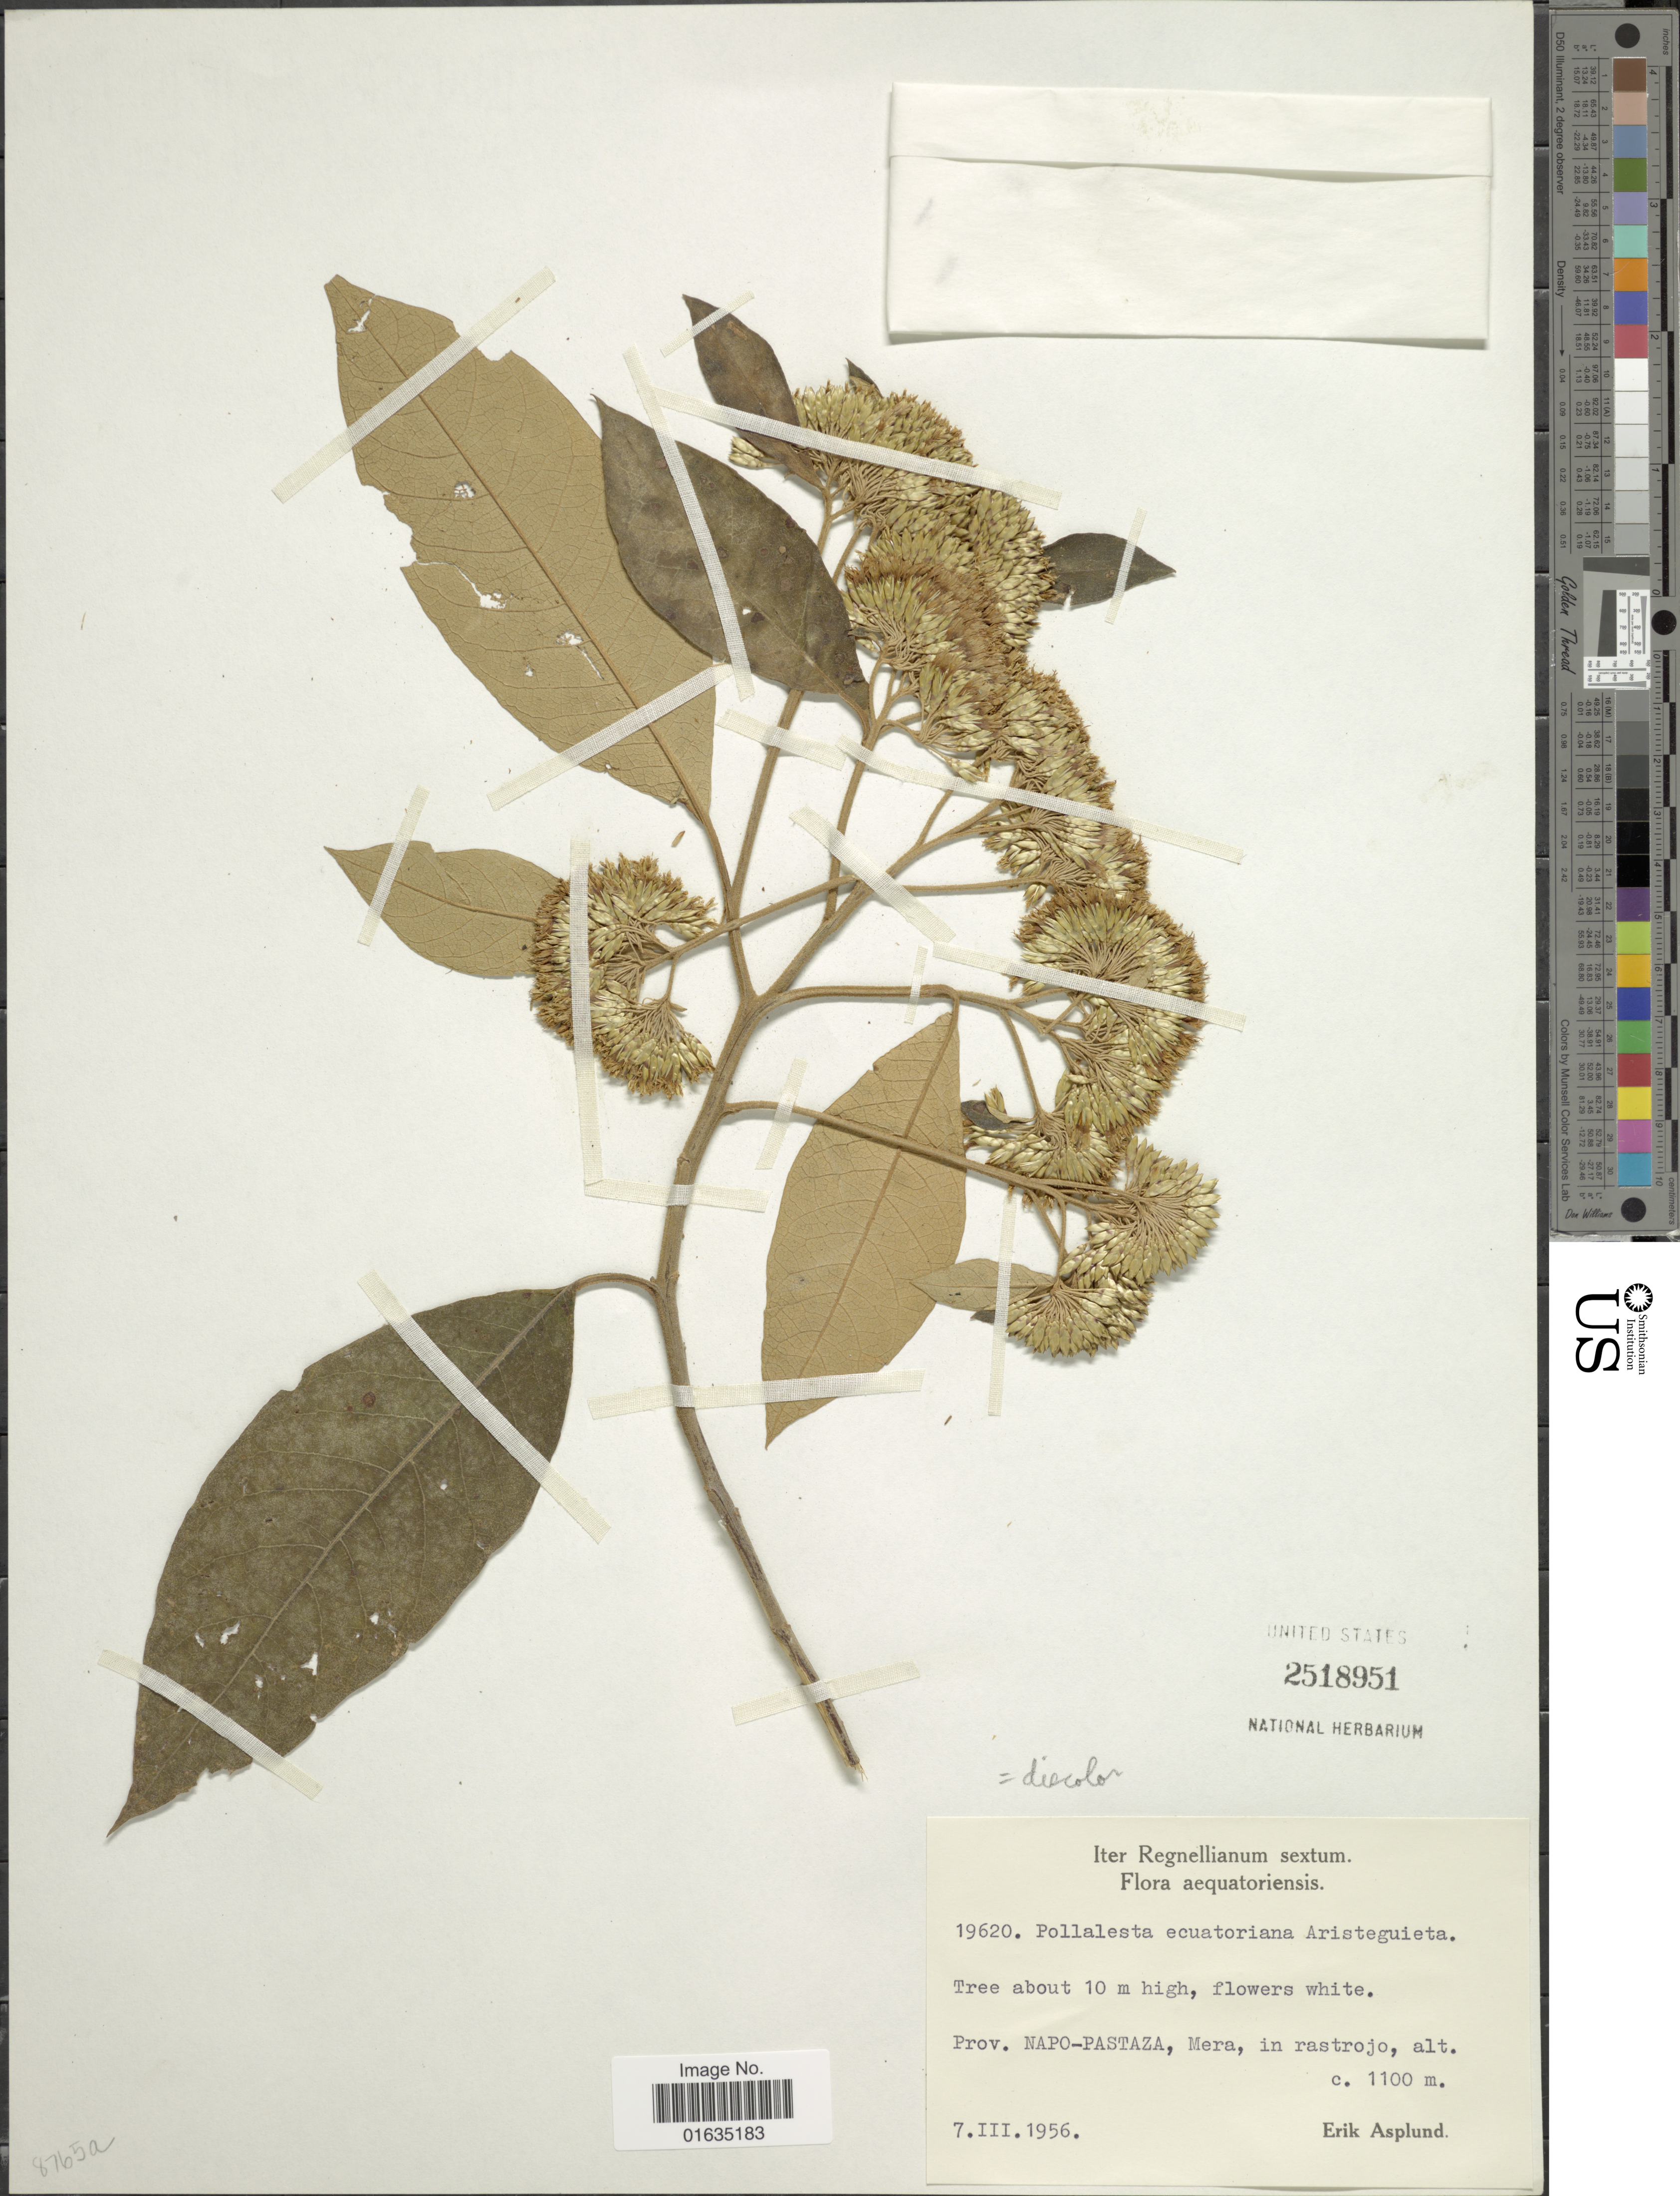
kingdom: Plantae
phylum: Tracheophyta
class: Magnoliopsida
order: Asterales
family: Asteraceae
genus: Pollalesta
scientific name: Pollalesta discolor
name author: (Kunth) Aristeg.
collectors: E. Asplund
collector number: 19620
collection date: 1956-03-07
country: Ecuador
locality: Aequatoriensis, Prov. Napo-Pastaza, Mera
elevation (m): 1100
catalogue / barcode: US 2518951